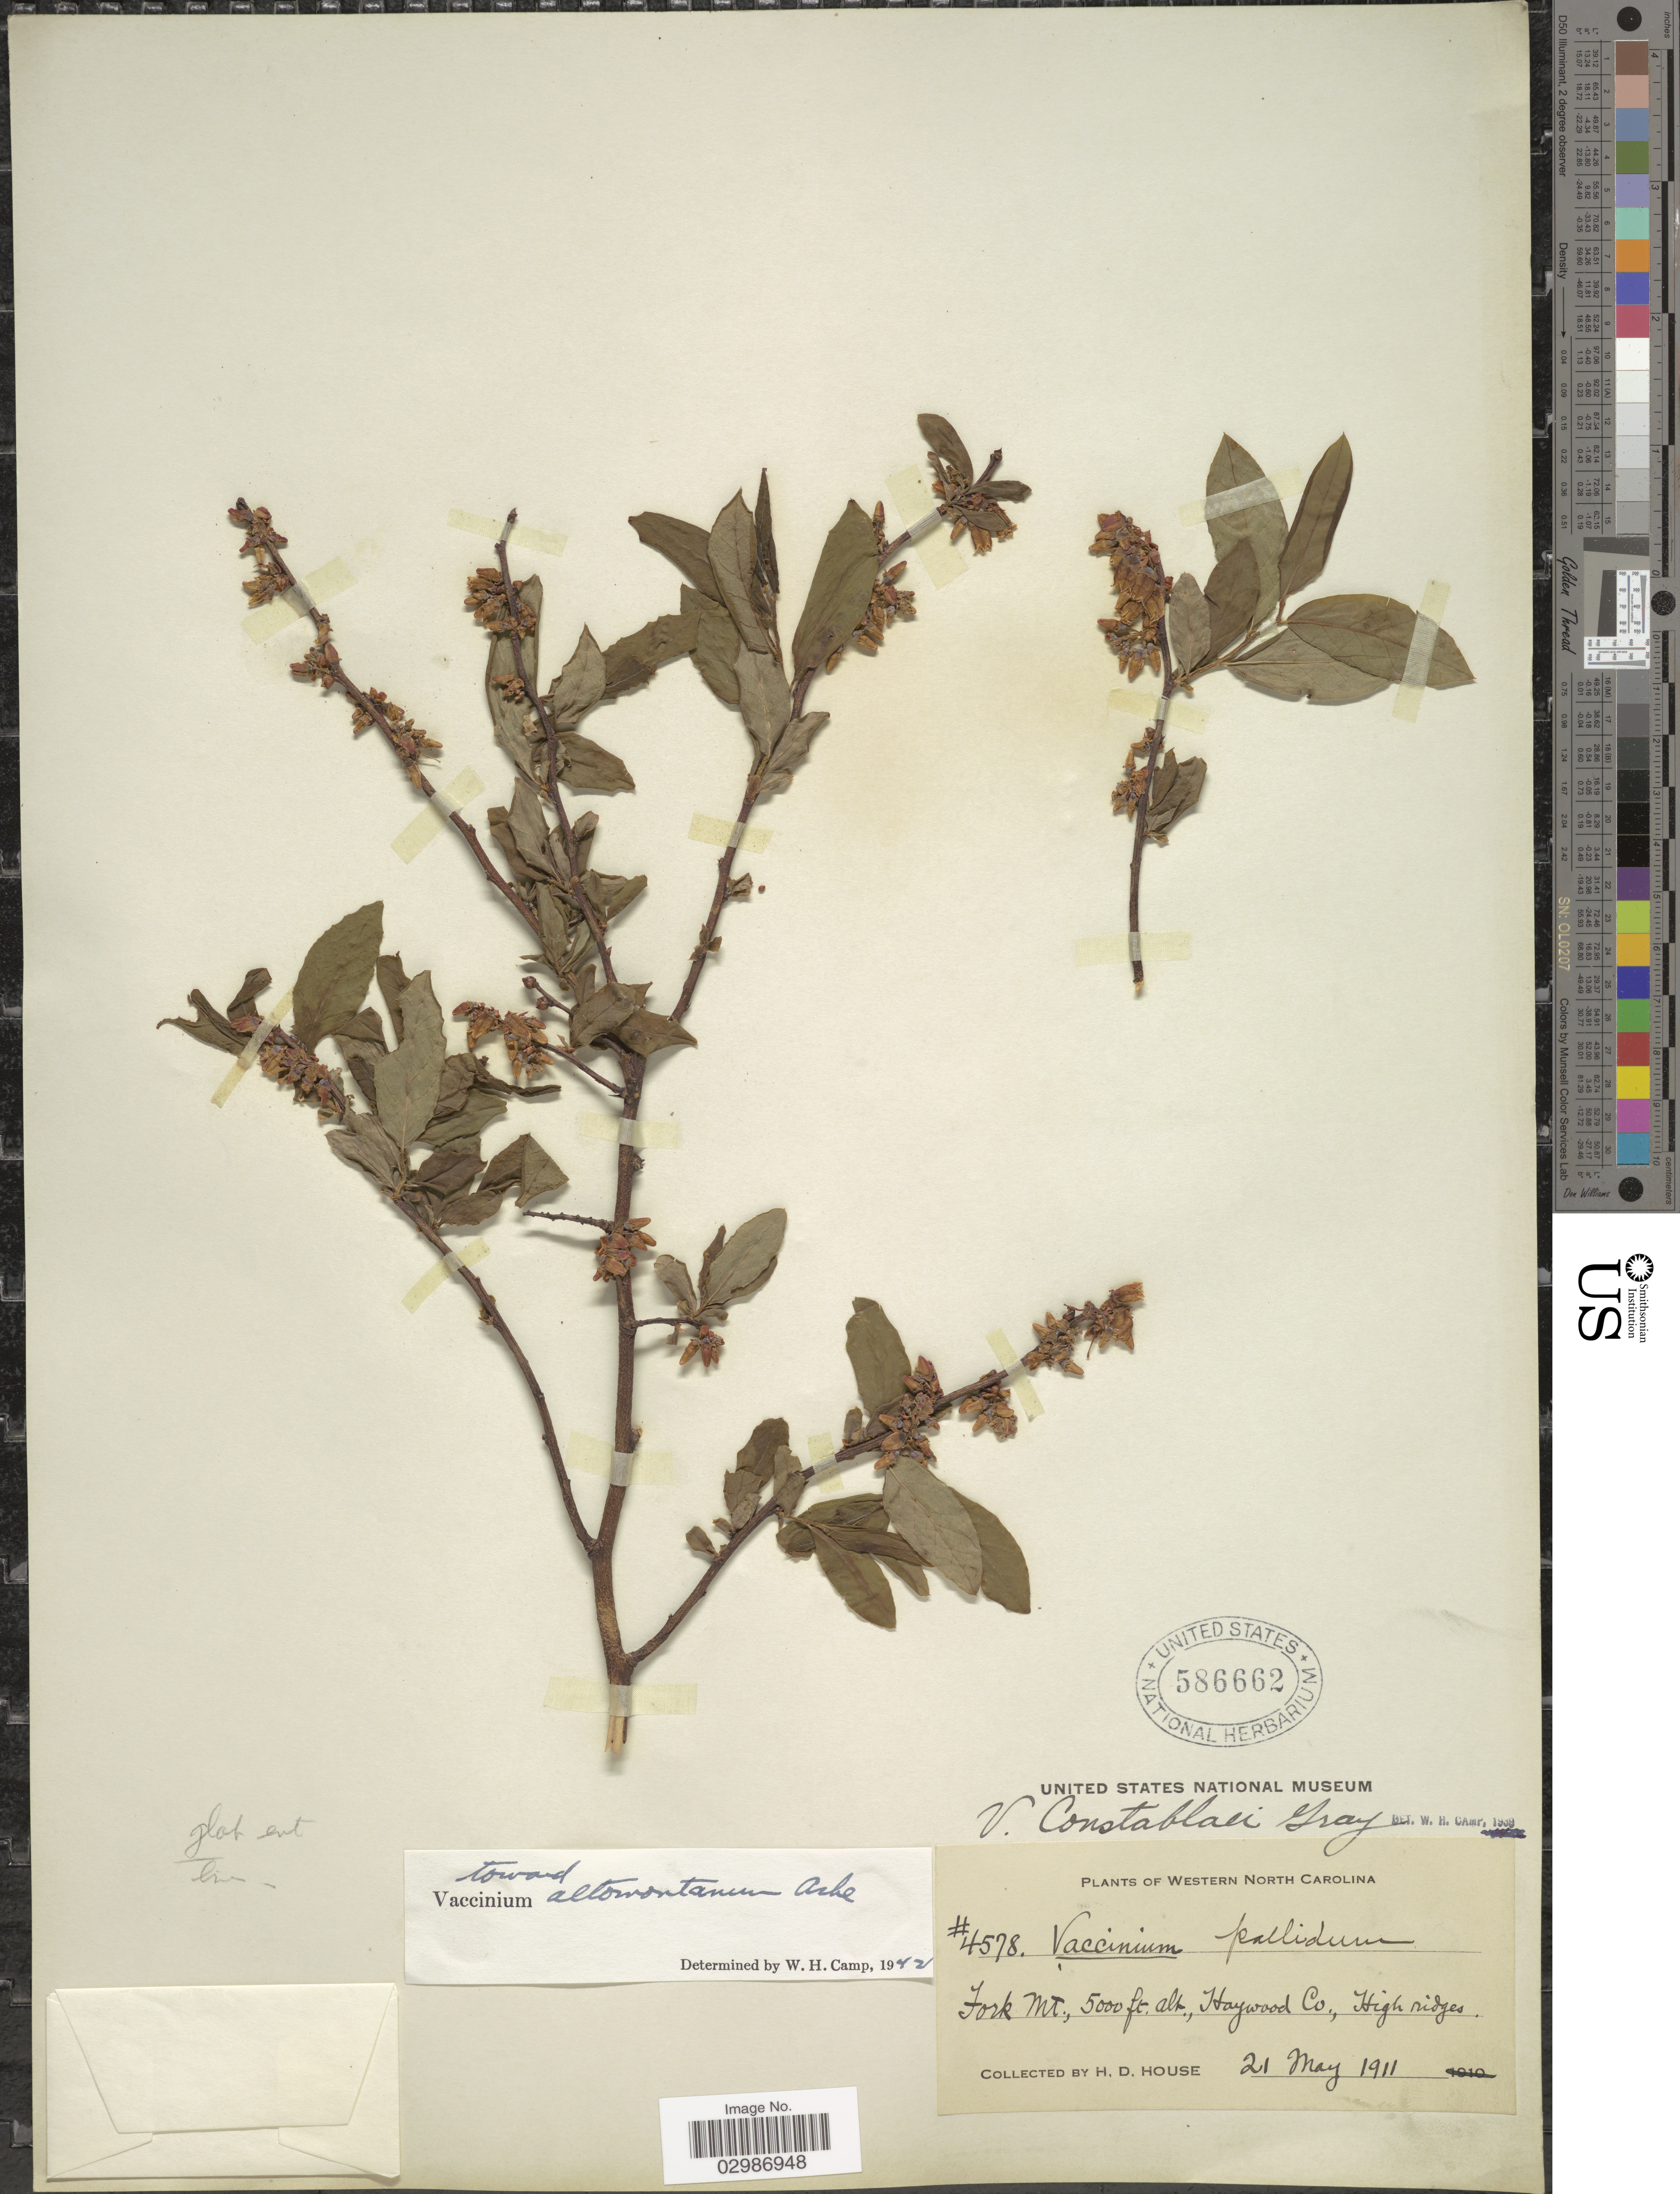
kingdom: Plantae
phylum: Tracheophyta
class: Magnoliopsida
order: Ericales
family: Ericaceae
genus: Vaccinium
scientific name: Vaccinium altomontanum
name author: Ashe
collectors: H. D. House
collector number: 4578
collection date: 1911-05-21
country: United States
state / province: North Carolina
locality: Western North Carolina, Fork Mt., Haywood Co.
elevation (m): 1524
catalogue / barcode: US 586662